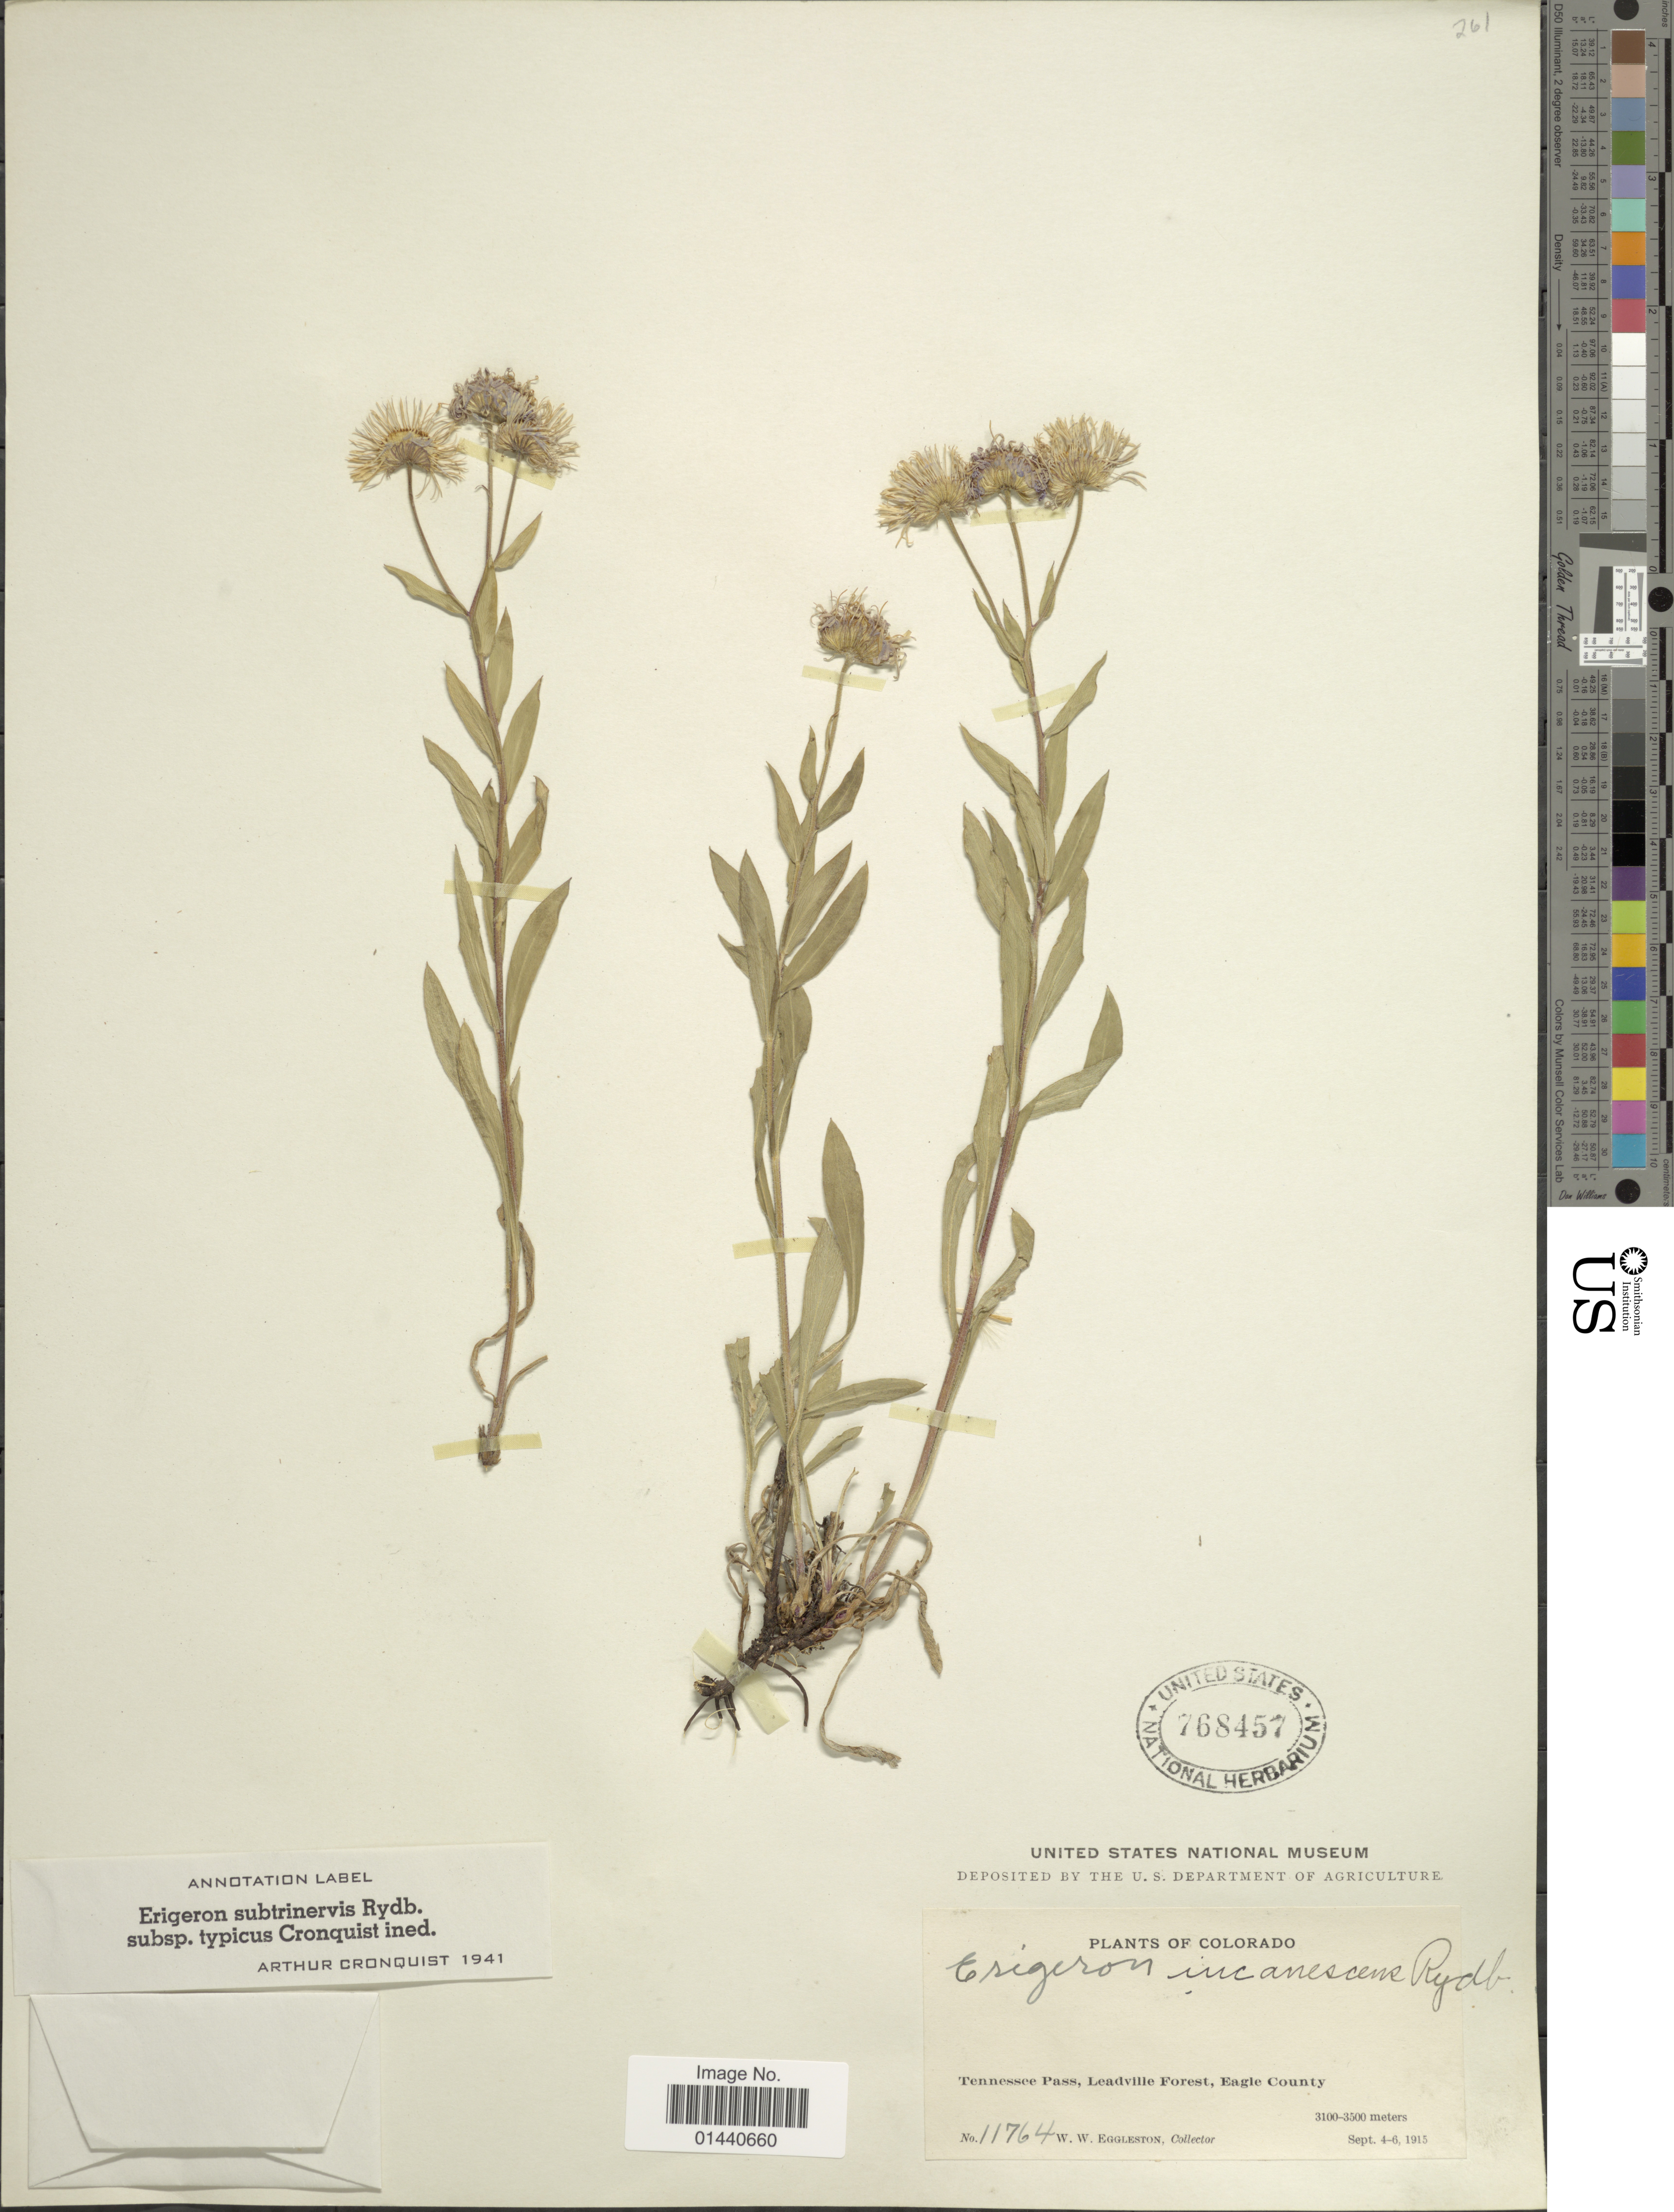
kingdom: Plantae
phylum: Tracheophyta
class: Magnoliopsida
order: Asterales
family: Asteraceae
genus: Erigeron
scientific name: Erigeron subtrinervis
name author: Rydb. ex Porter & Britton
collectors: W. W. Eggleston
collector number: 11764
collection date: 1915-09-04/1915-09-06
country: United States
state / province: Colorado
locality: Tennessee Pass, Leadville Forest, Eagle County.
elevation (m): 3100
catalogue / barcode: US 768457